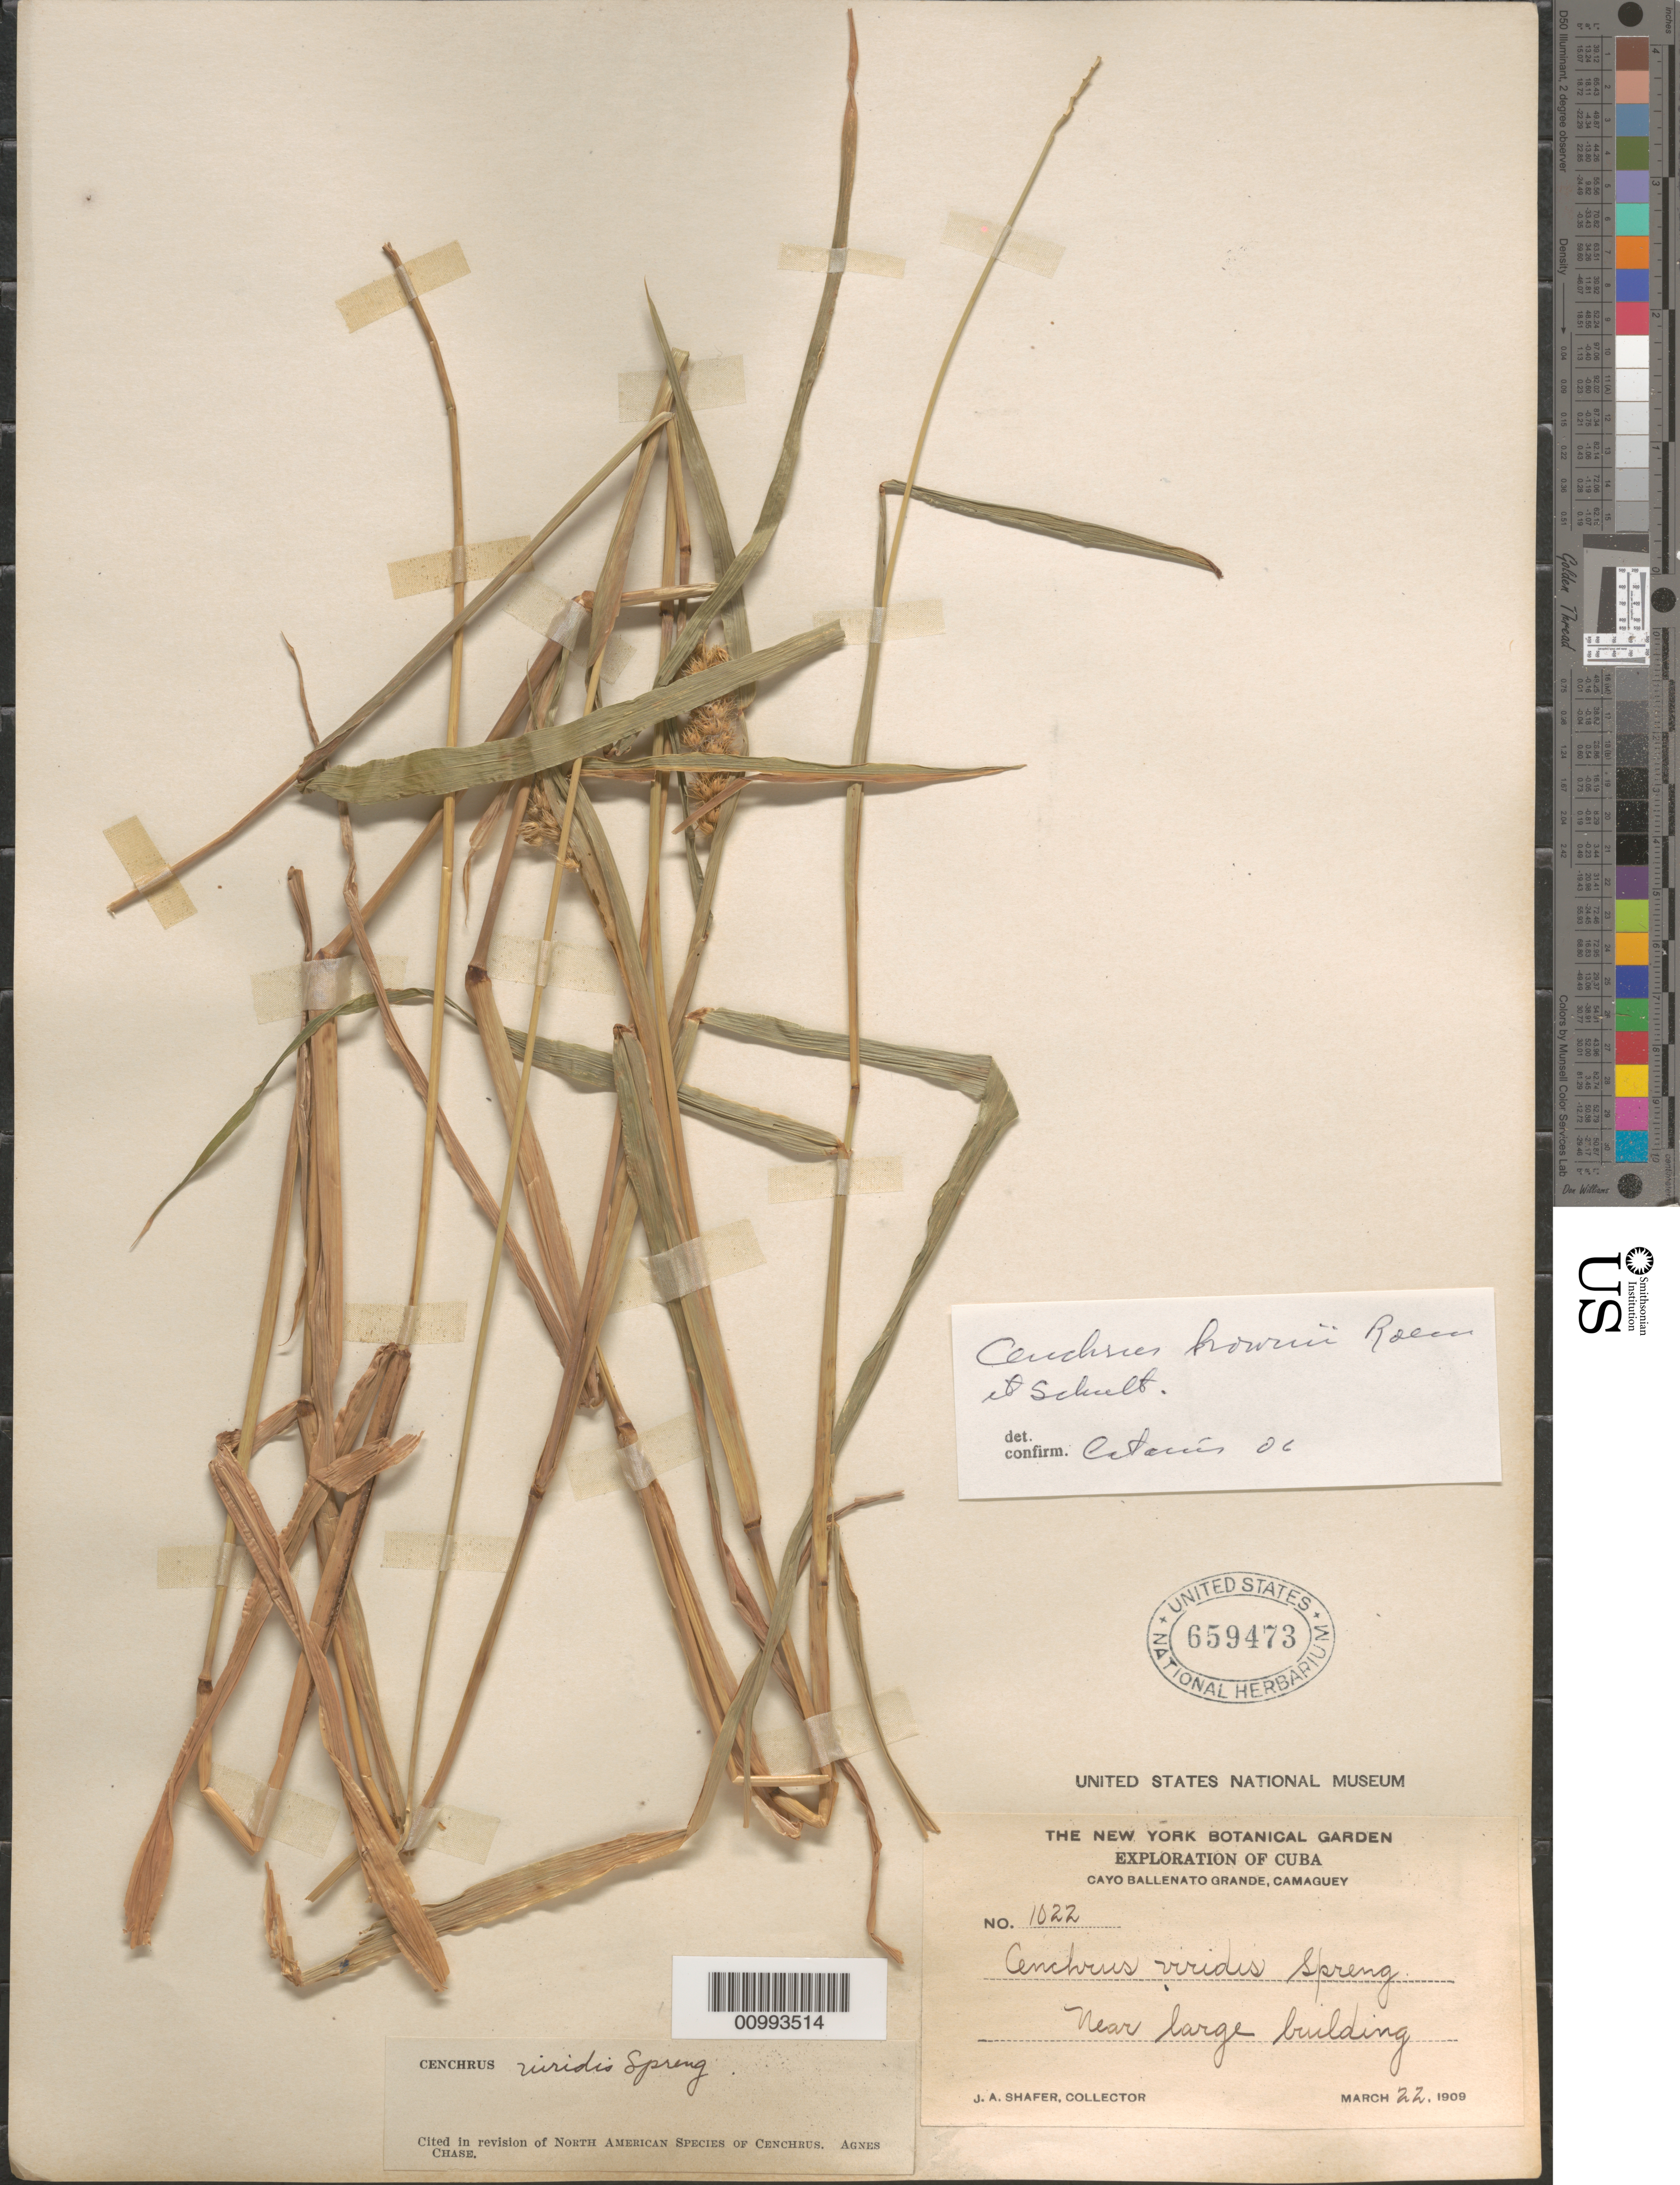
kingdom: Plantae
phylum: Tracheophyta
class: Liliopsida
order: Poales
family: Poaceae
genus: Cenchrus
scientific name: Cenchrus brownii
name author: Roem. & Schult.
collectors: J. A. Shafer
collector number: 1022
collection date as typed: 22 Mar 1909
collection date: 1909-03-22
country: Cuba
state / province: Camagüey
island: Cuba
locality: Camagüey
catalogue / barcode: US 659473